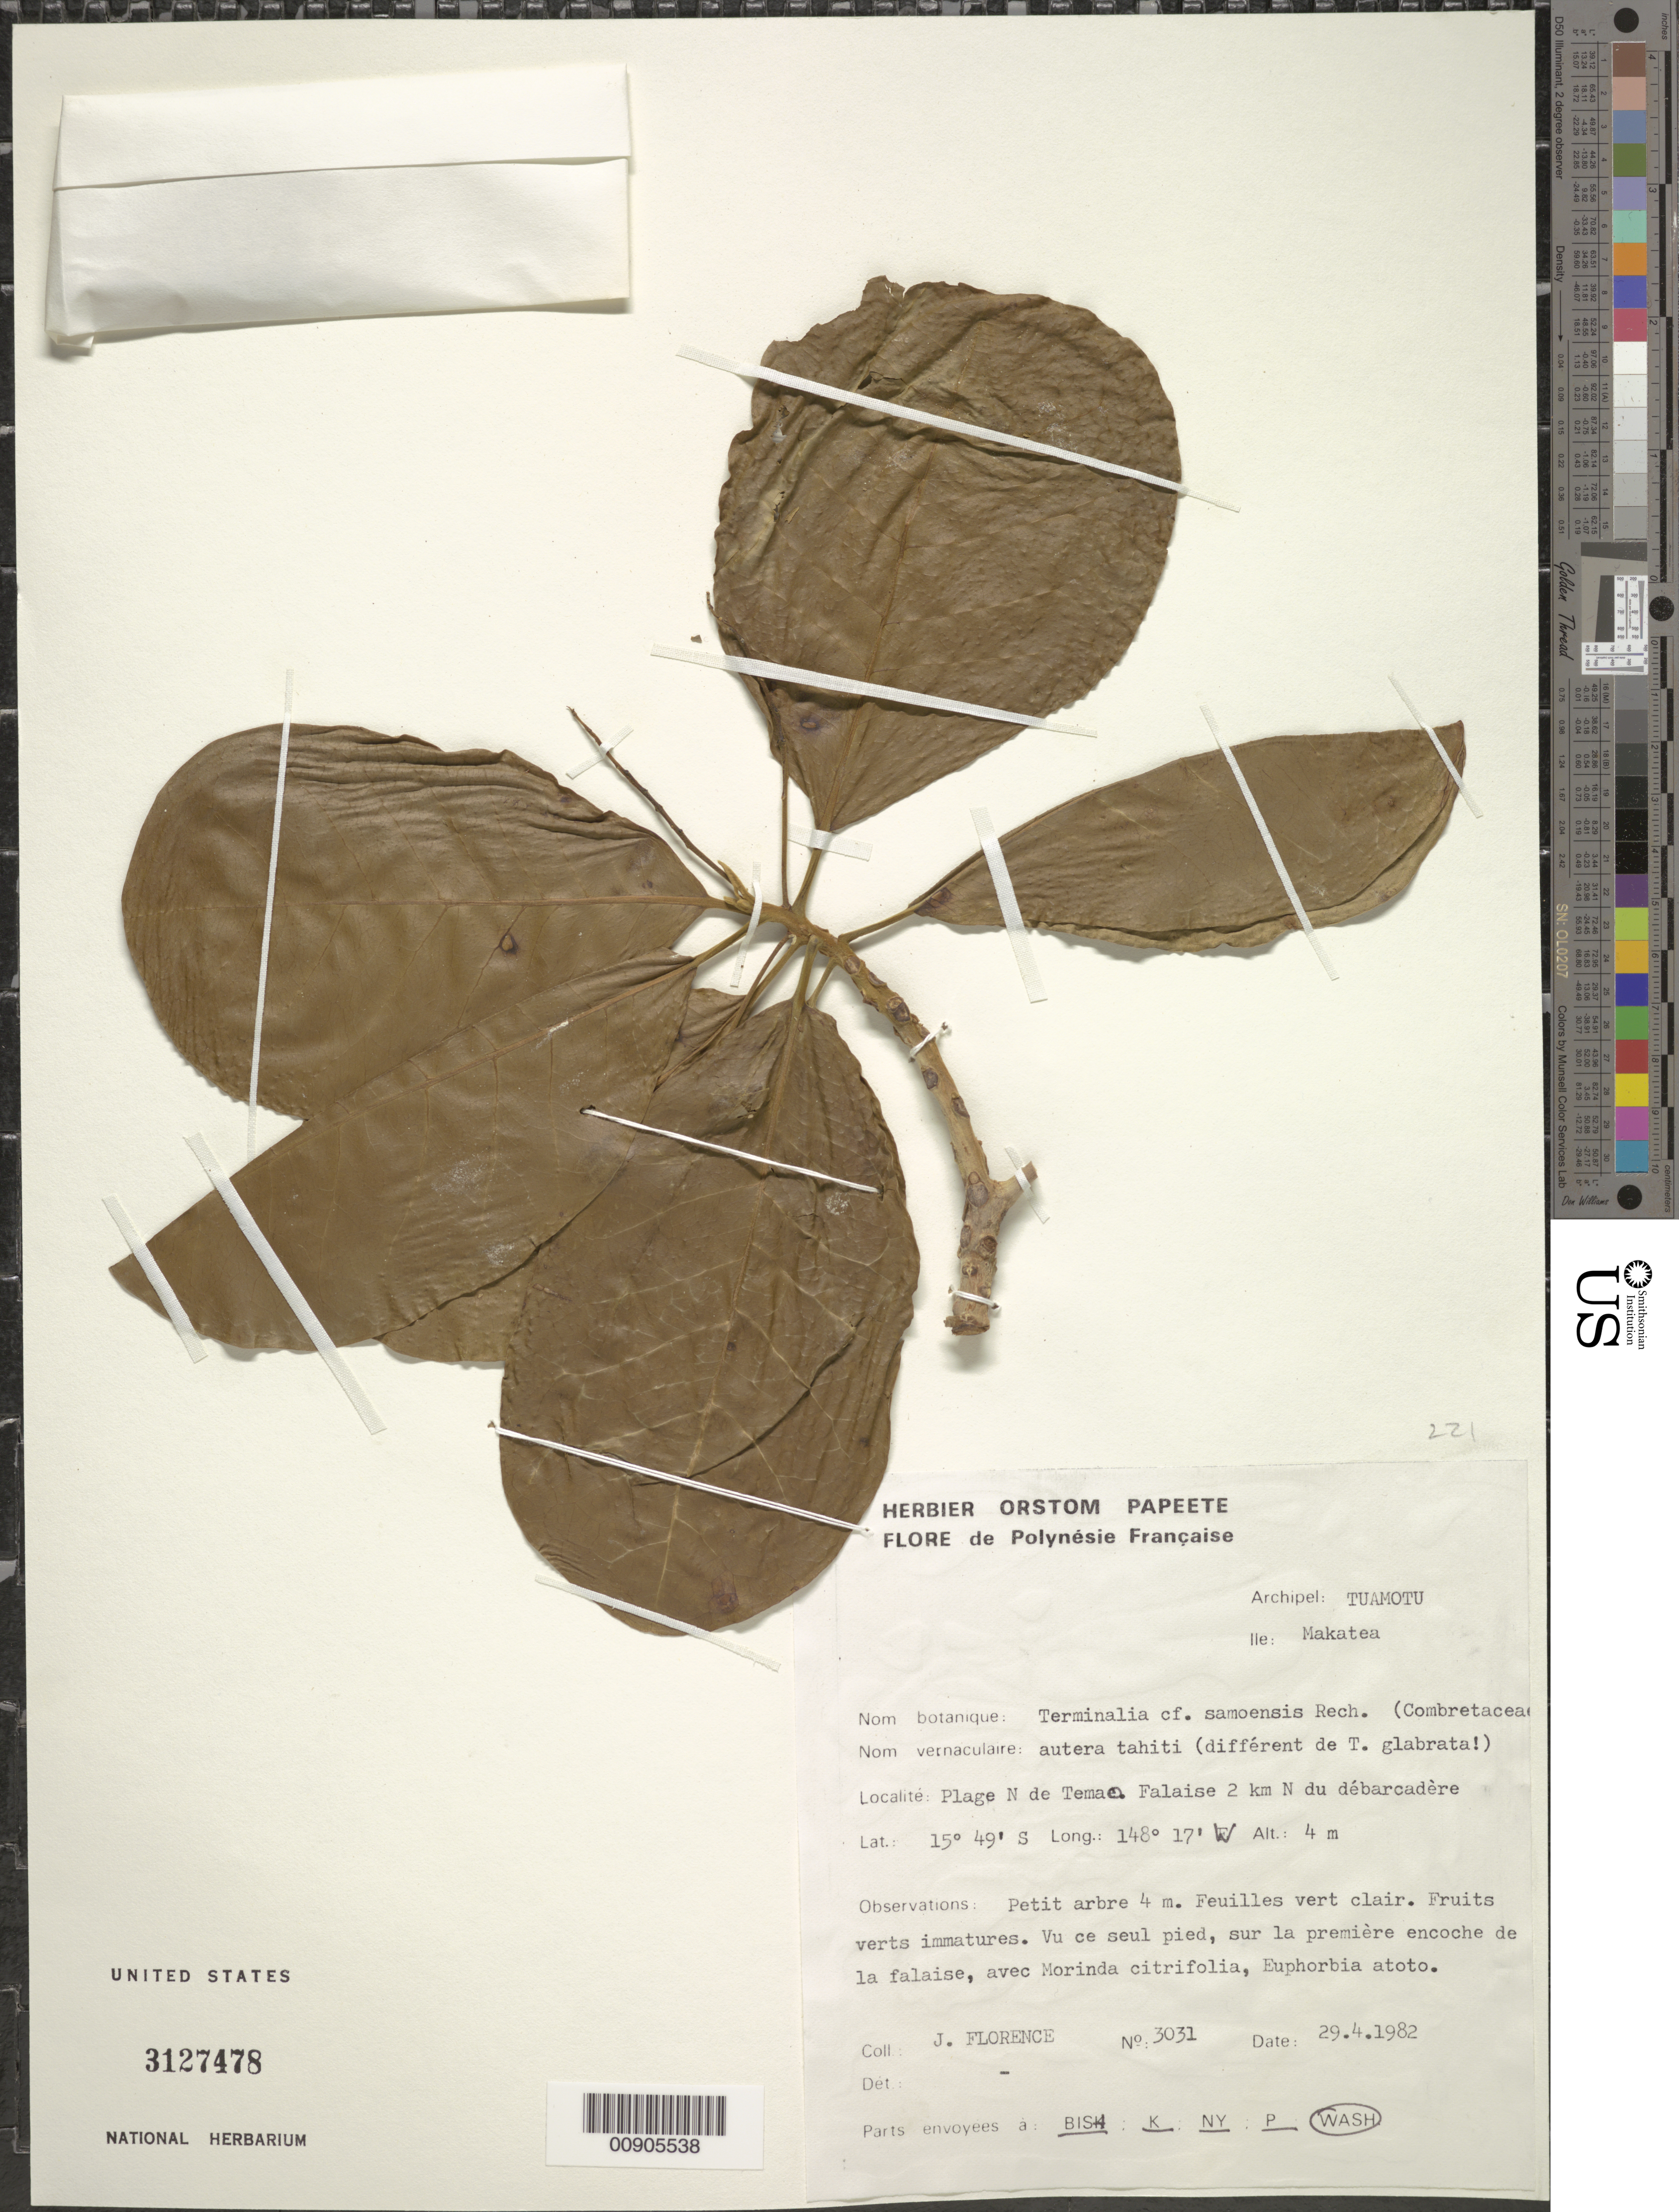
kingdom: Plantae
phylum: Tracheophyta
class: Magnoliopsida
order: Myrtales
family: Combretaceae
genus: Terminalia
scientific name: Terminalia samoensis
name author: Rech.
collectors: J. Florence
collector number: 3031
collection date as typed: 29 Apr 1982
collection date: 1982-04-29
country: French Polynesia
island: Makatea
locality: Plage N de Temae Falsise 2 km N du debarcadere.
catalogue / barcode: US 3127478